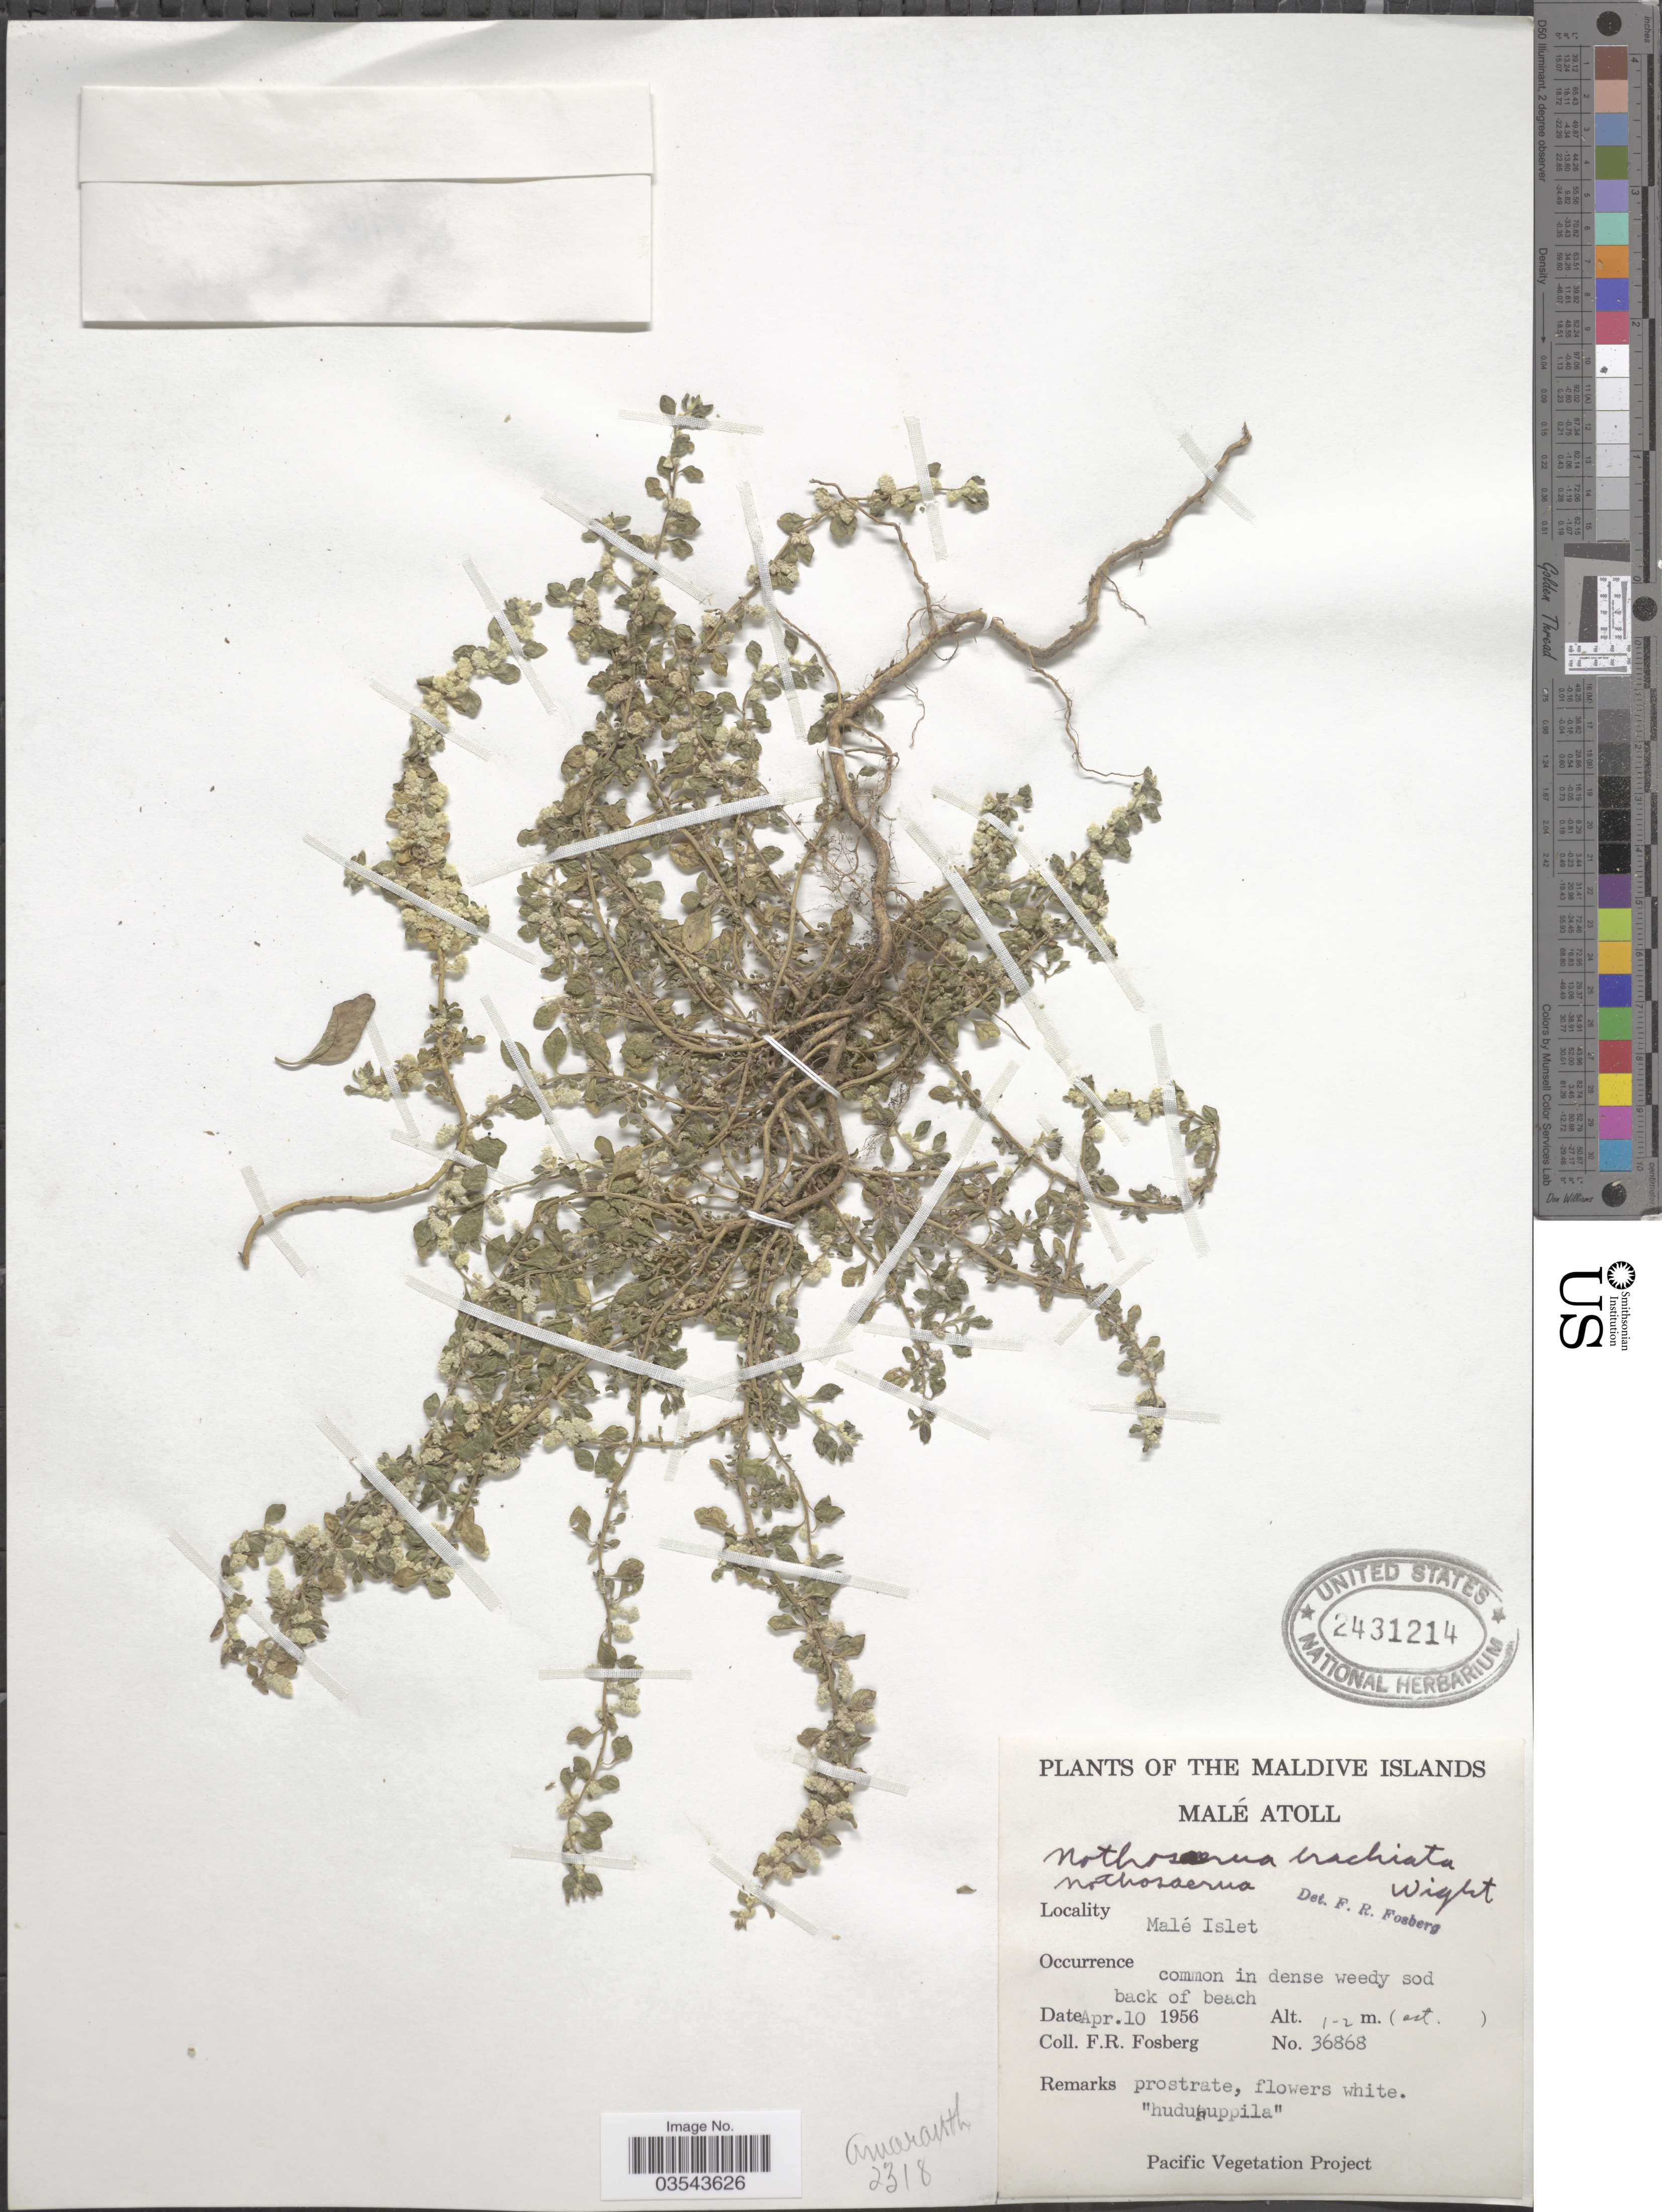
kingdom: Plantae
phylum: Tracheophyta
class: Magnoliopsida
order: Caryophyllales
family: Amaranthaceae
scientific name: Nothosaerua brachiata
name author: Baill.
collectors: F. R. Fosberg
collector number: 36868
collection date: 1956-04-10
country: Maldive Islands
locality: Malé Atoll. Malé Islet.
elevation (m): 1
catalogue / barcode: US 2431214